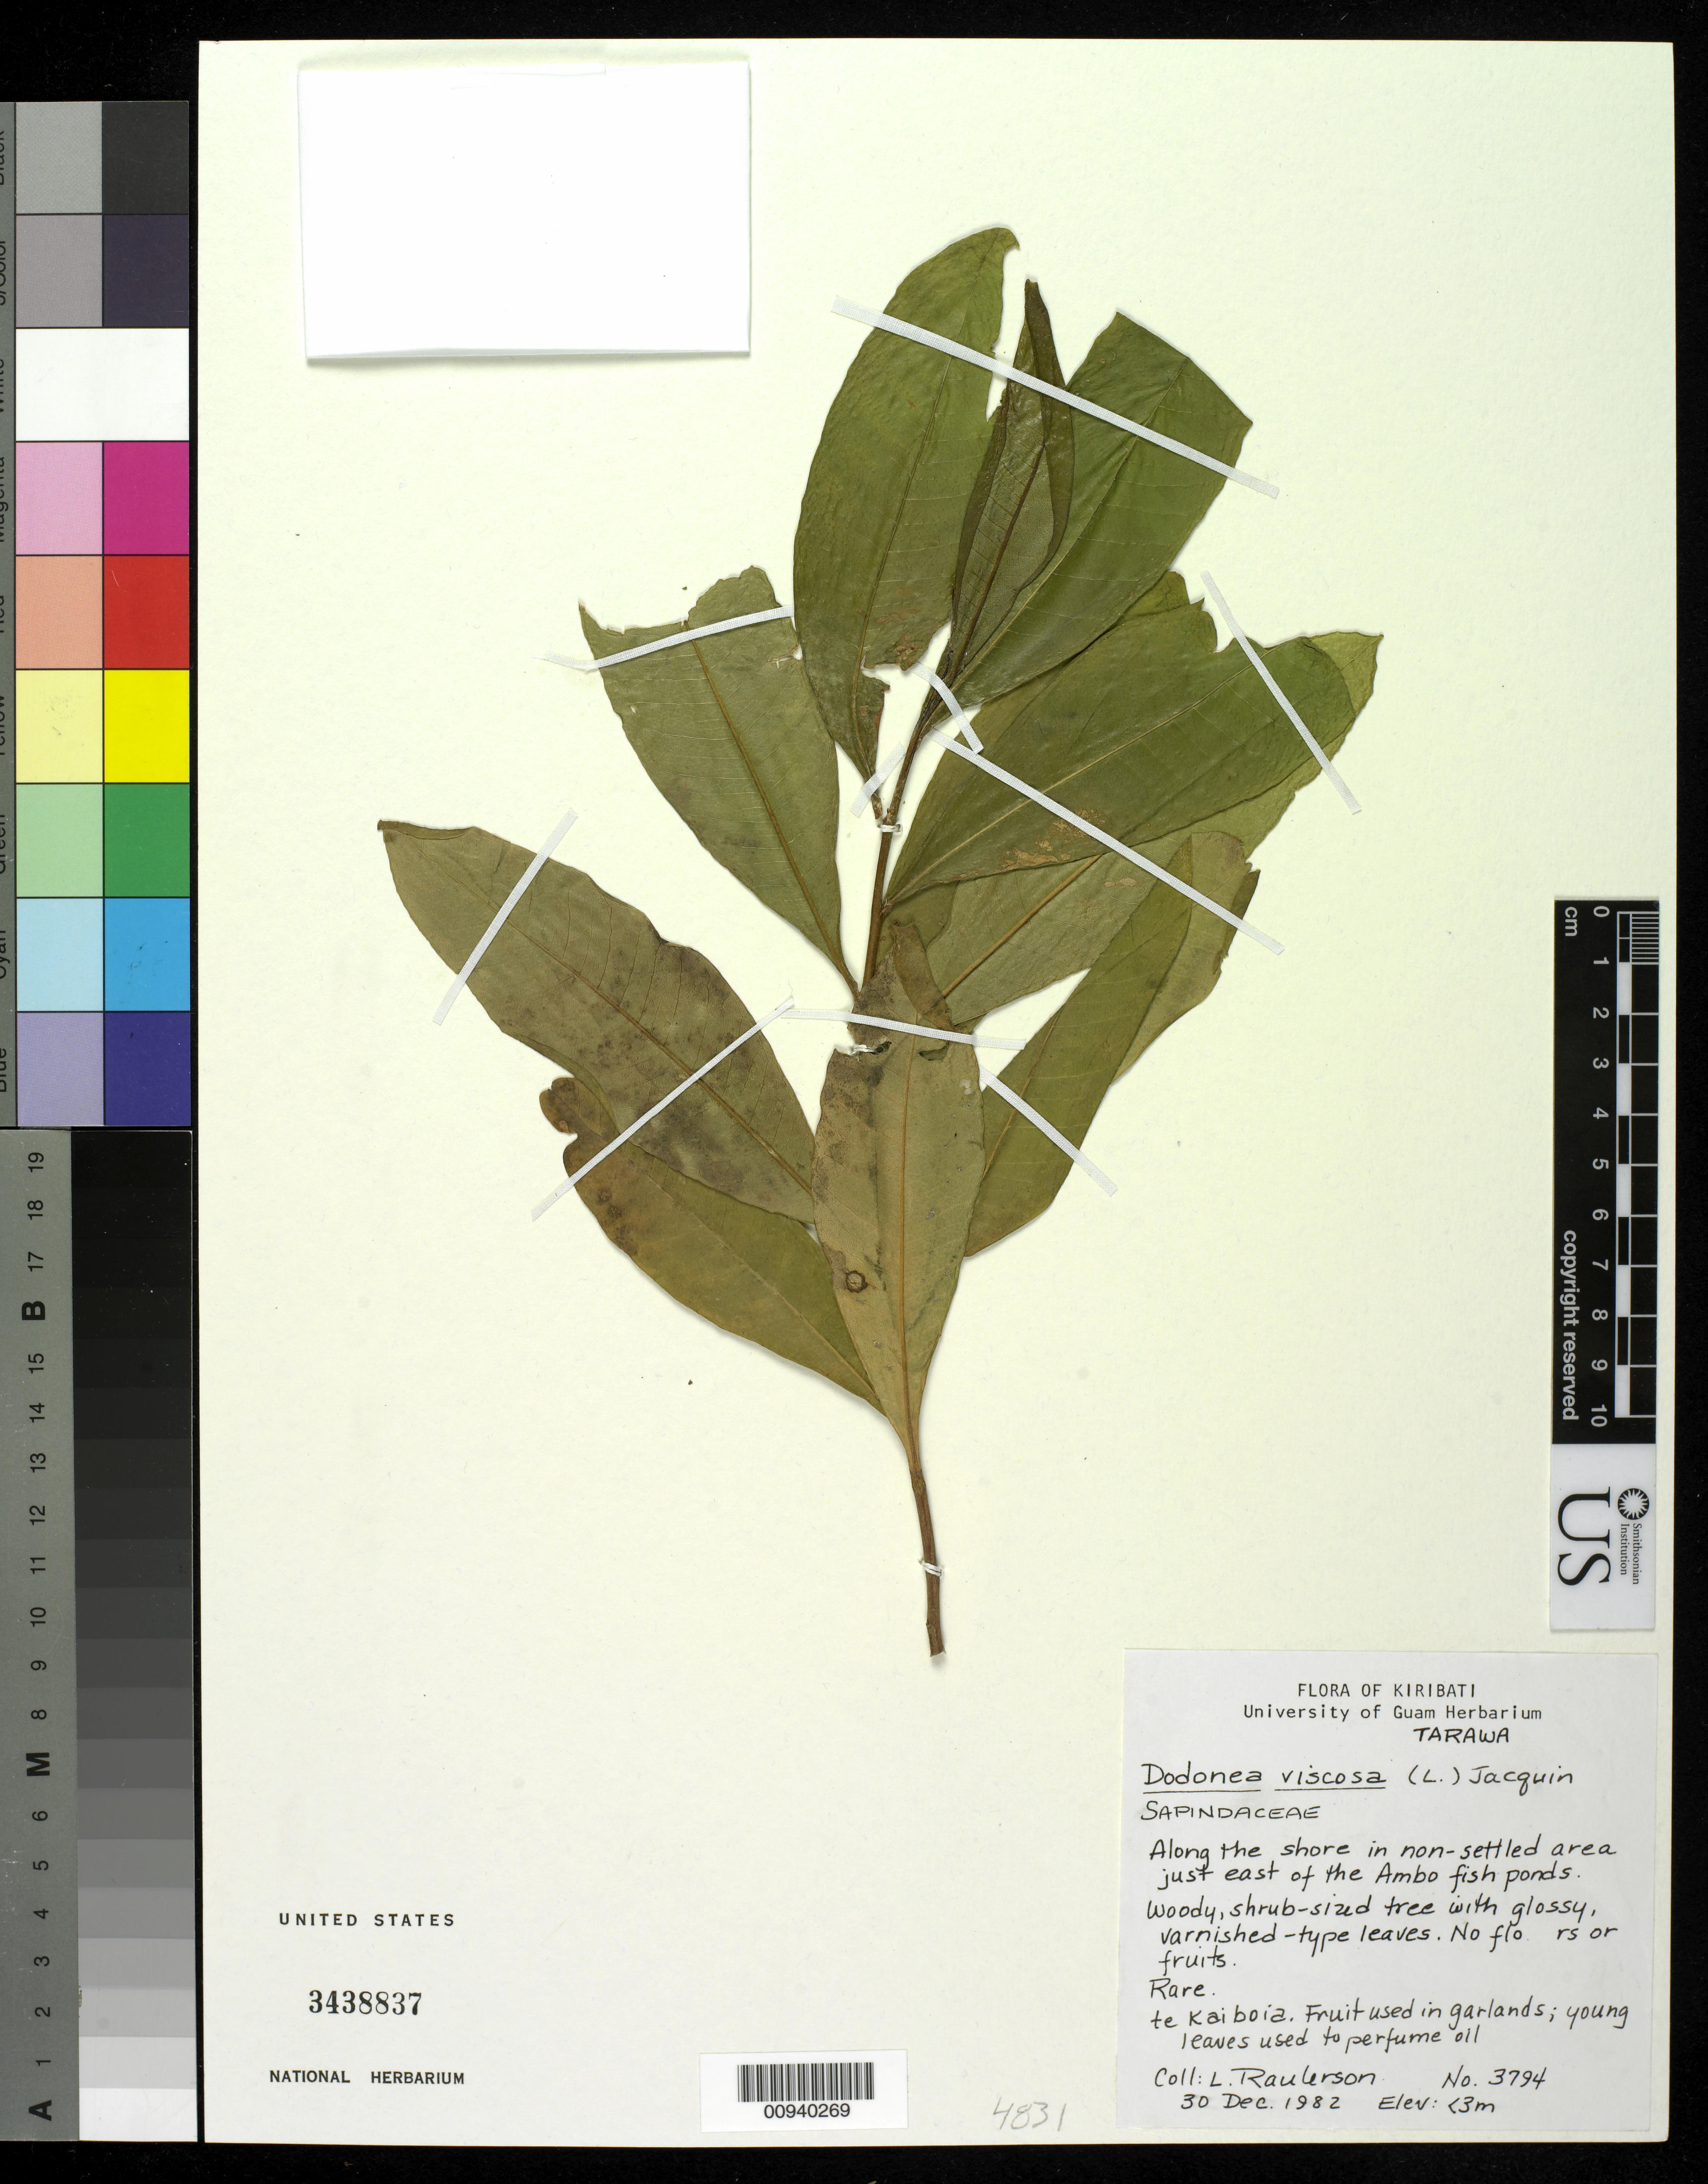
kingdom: Plantae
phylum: Tracheophyta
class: Magnoliopsida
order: Sapindales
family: Sapindaceae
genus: Dodonaea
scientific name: Dodonaea viscosa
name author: Jacq.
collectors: L. Raulerson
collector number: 3794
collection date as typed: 30 Dec 1982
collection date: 1982-12-30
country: Kiribati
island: Tarawa Atoll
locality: Along the shore in non-settled area just east of the Ambo fish ponds.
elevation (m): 3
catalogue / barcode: US 3438837